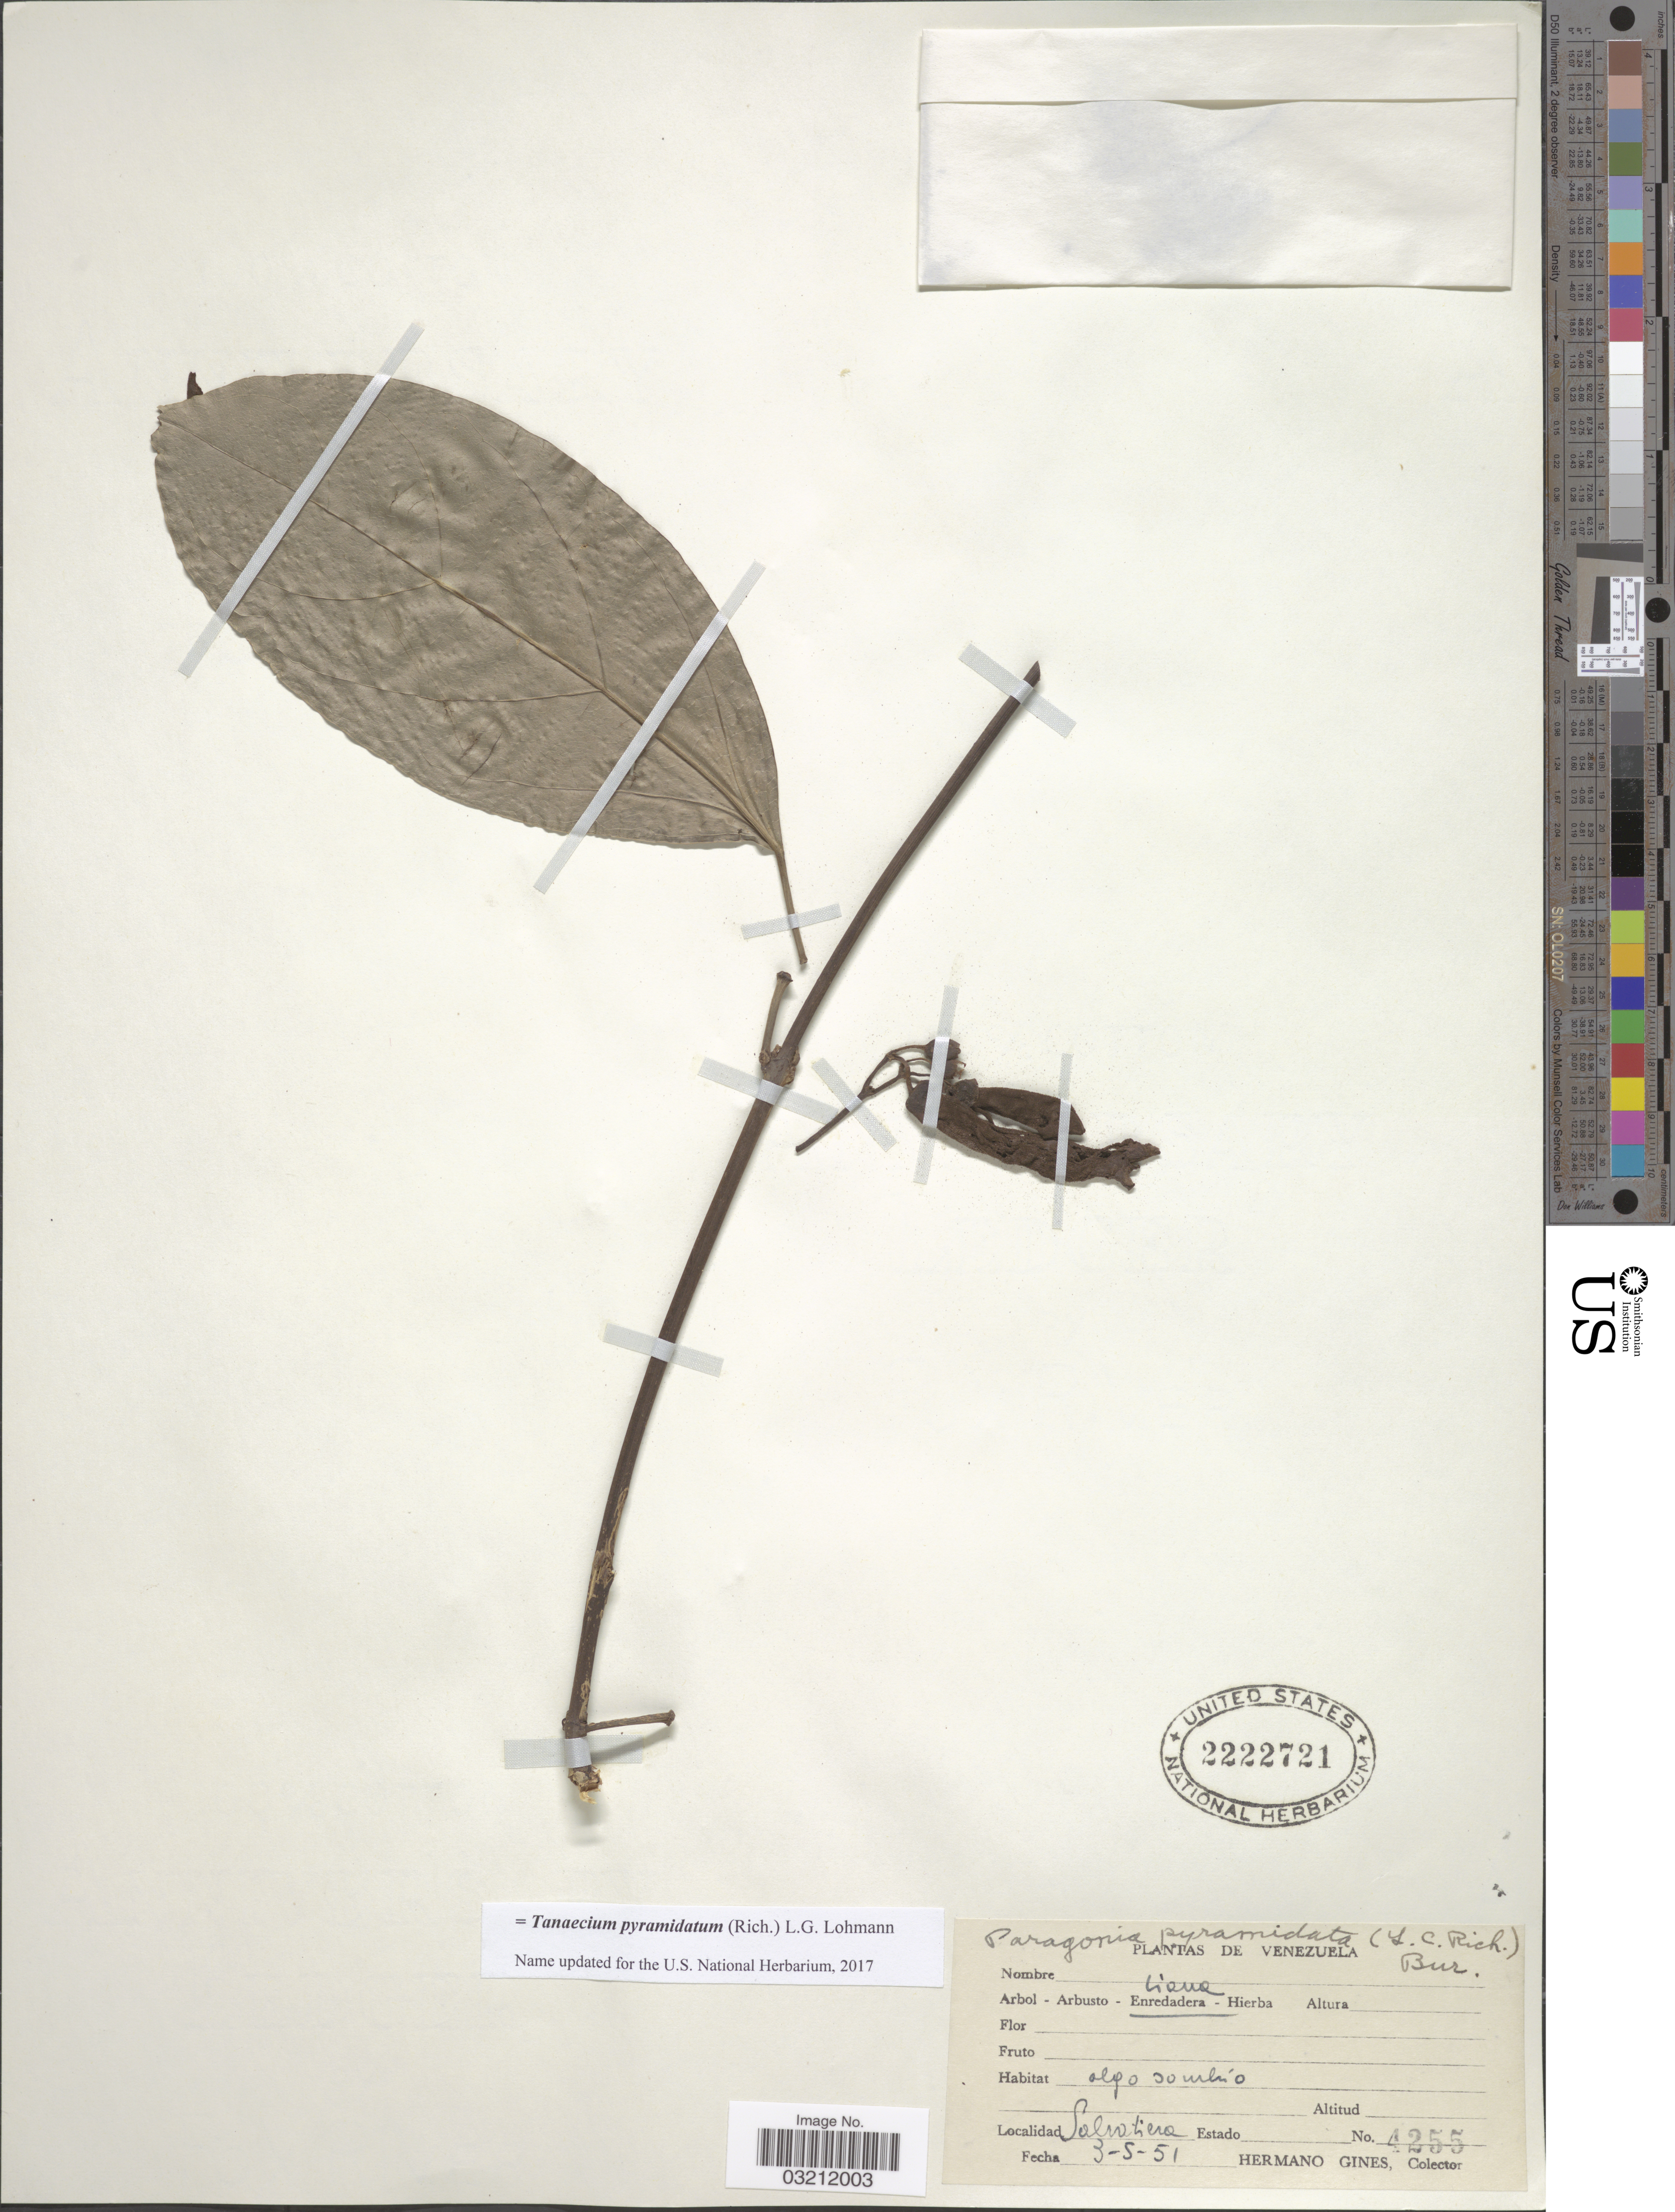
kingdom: Plantae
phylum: Tracheophyta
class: Magnoliopsida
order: Lamiales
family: Bignoniaceae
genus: Tanaecium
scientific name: Tanaecium pyramidatum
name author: (Rich.) L.G. Lohmann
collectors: Bro. Gines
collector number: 4255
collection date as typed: Transcribed d/m/y: 3/5/51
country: Venezuela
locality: Salvatiera.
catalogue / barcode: US 2222721